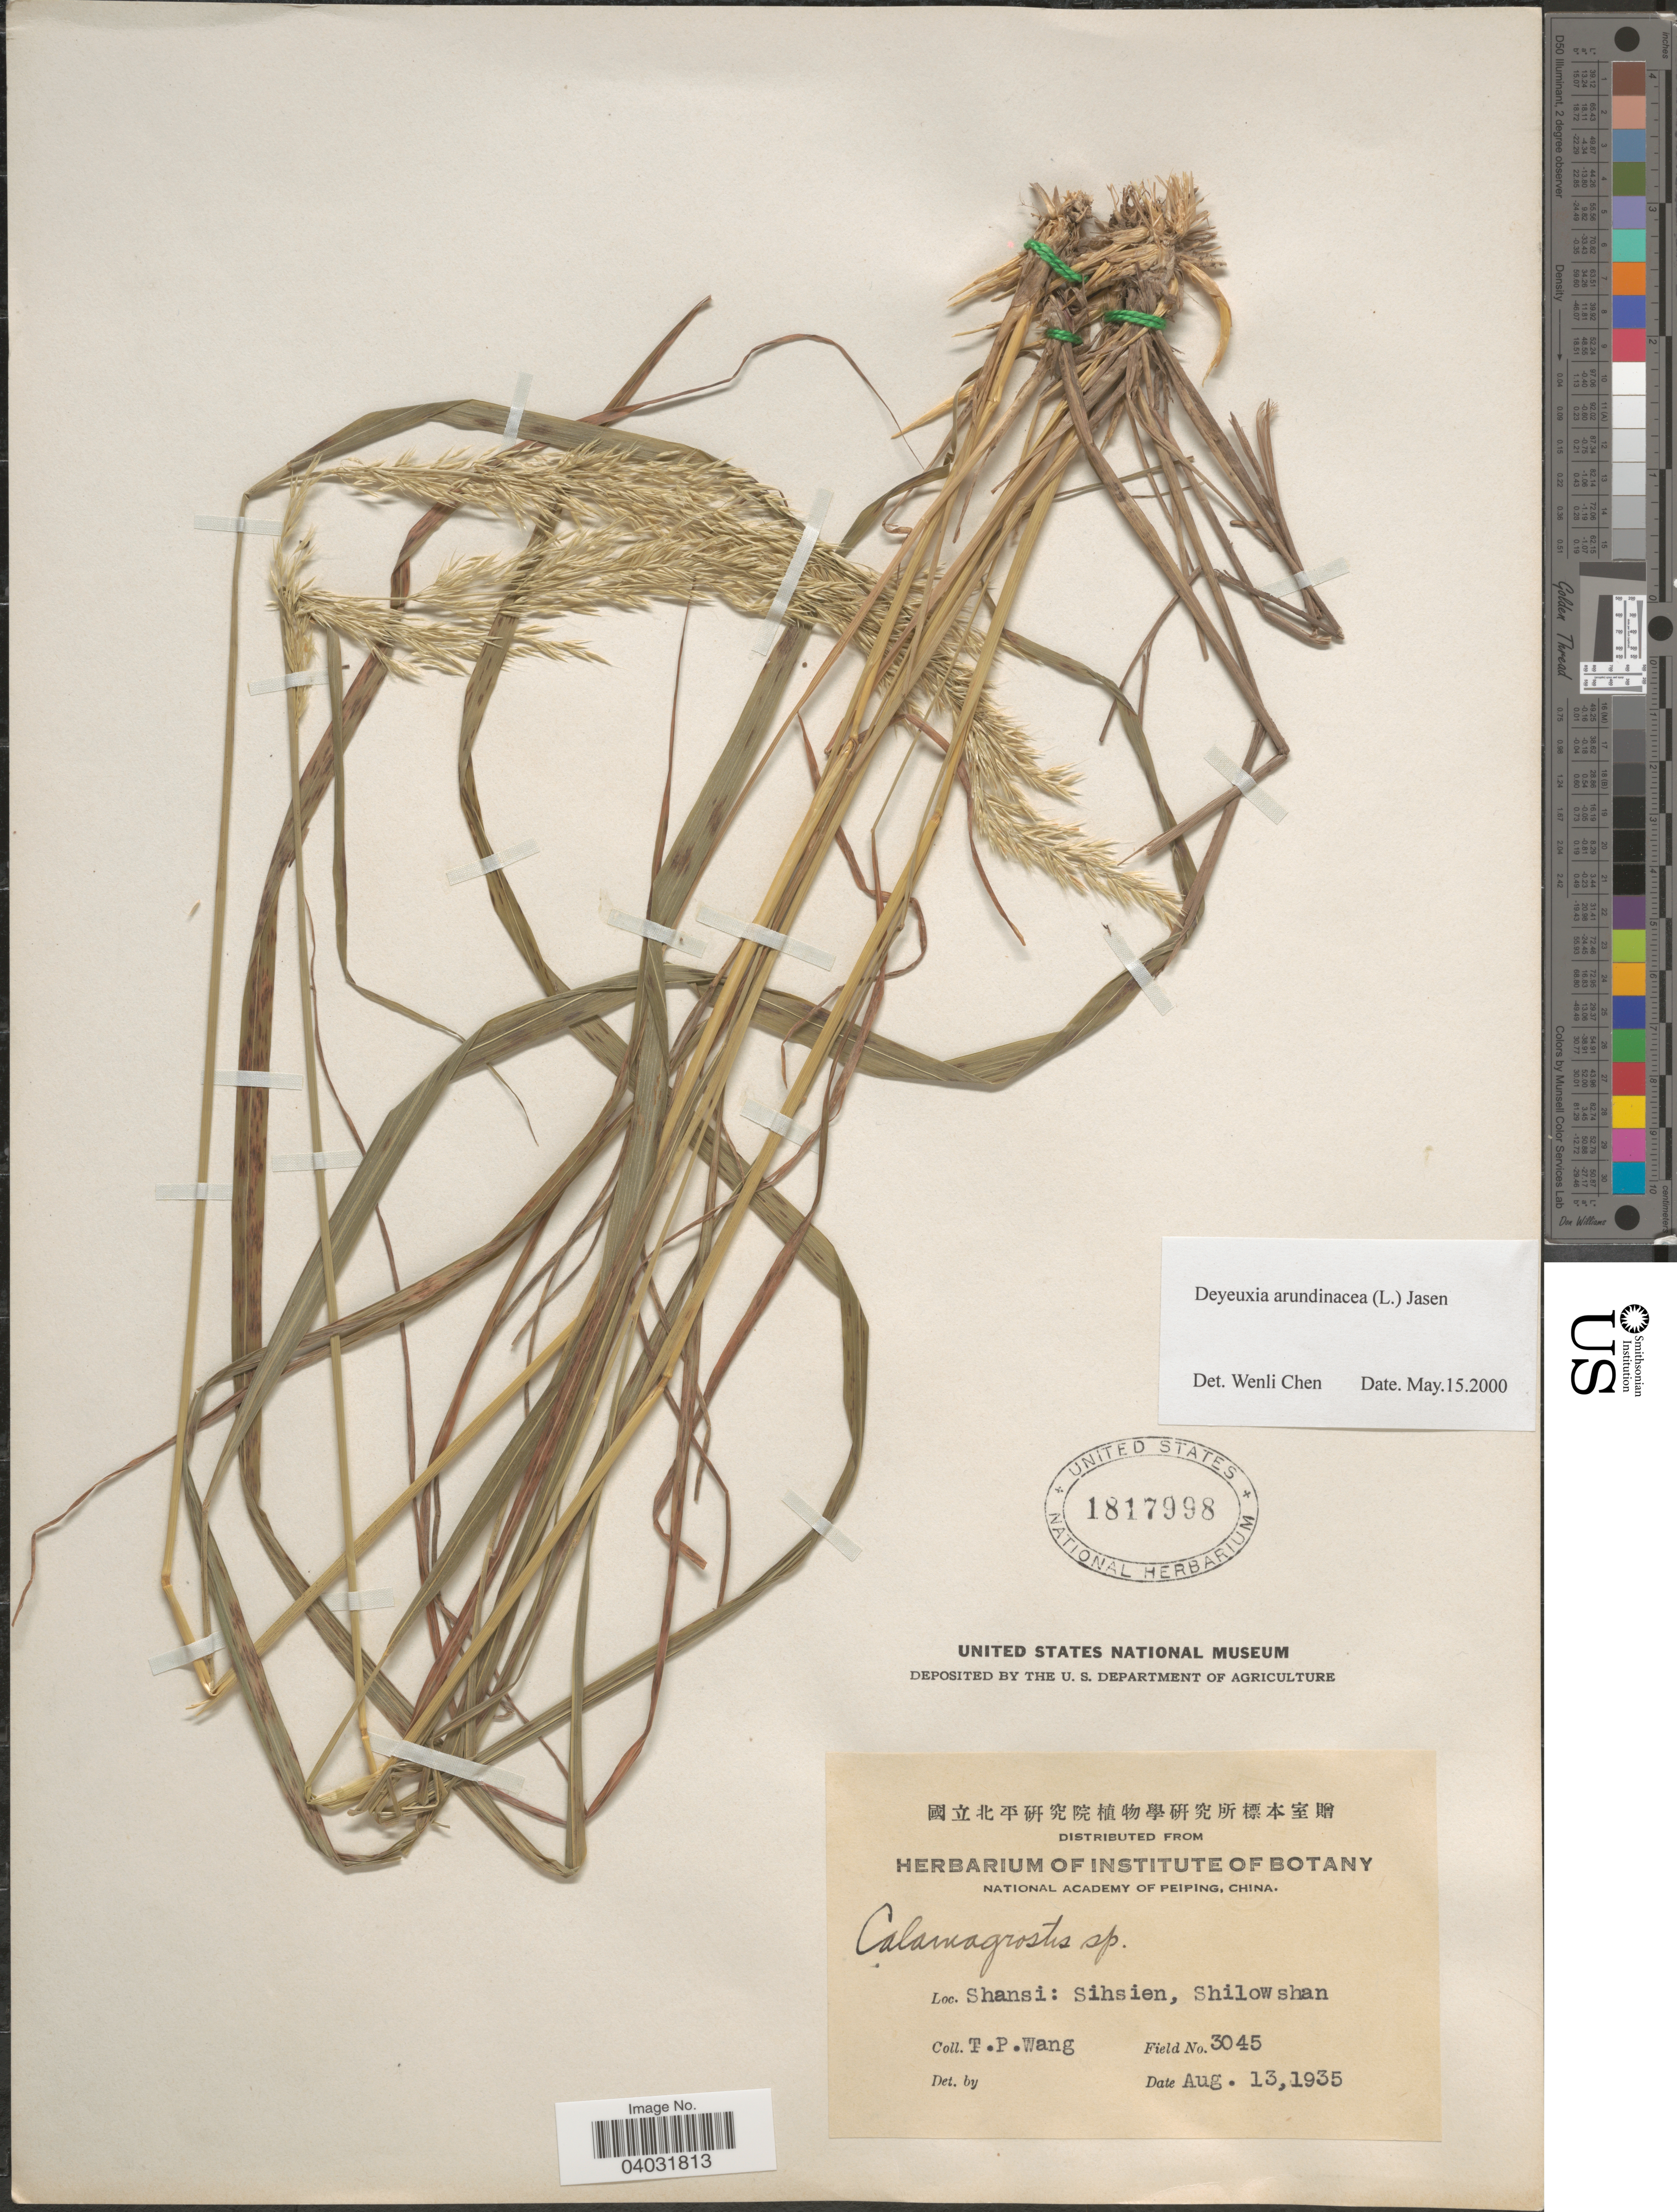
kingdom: Plantae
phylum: Tracheophyta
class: Liliopsida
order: Poales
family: Poaceae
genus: Calamagrostis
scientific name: Calamagrostis arundinacea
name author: (L.) Roth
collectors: T. Wang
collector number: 3045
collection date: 1935-08-13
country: China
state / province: Shanxi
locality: Shansi: Sihsien, Shilowshan.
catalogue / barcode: US 1817998